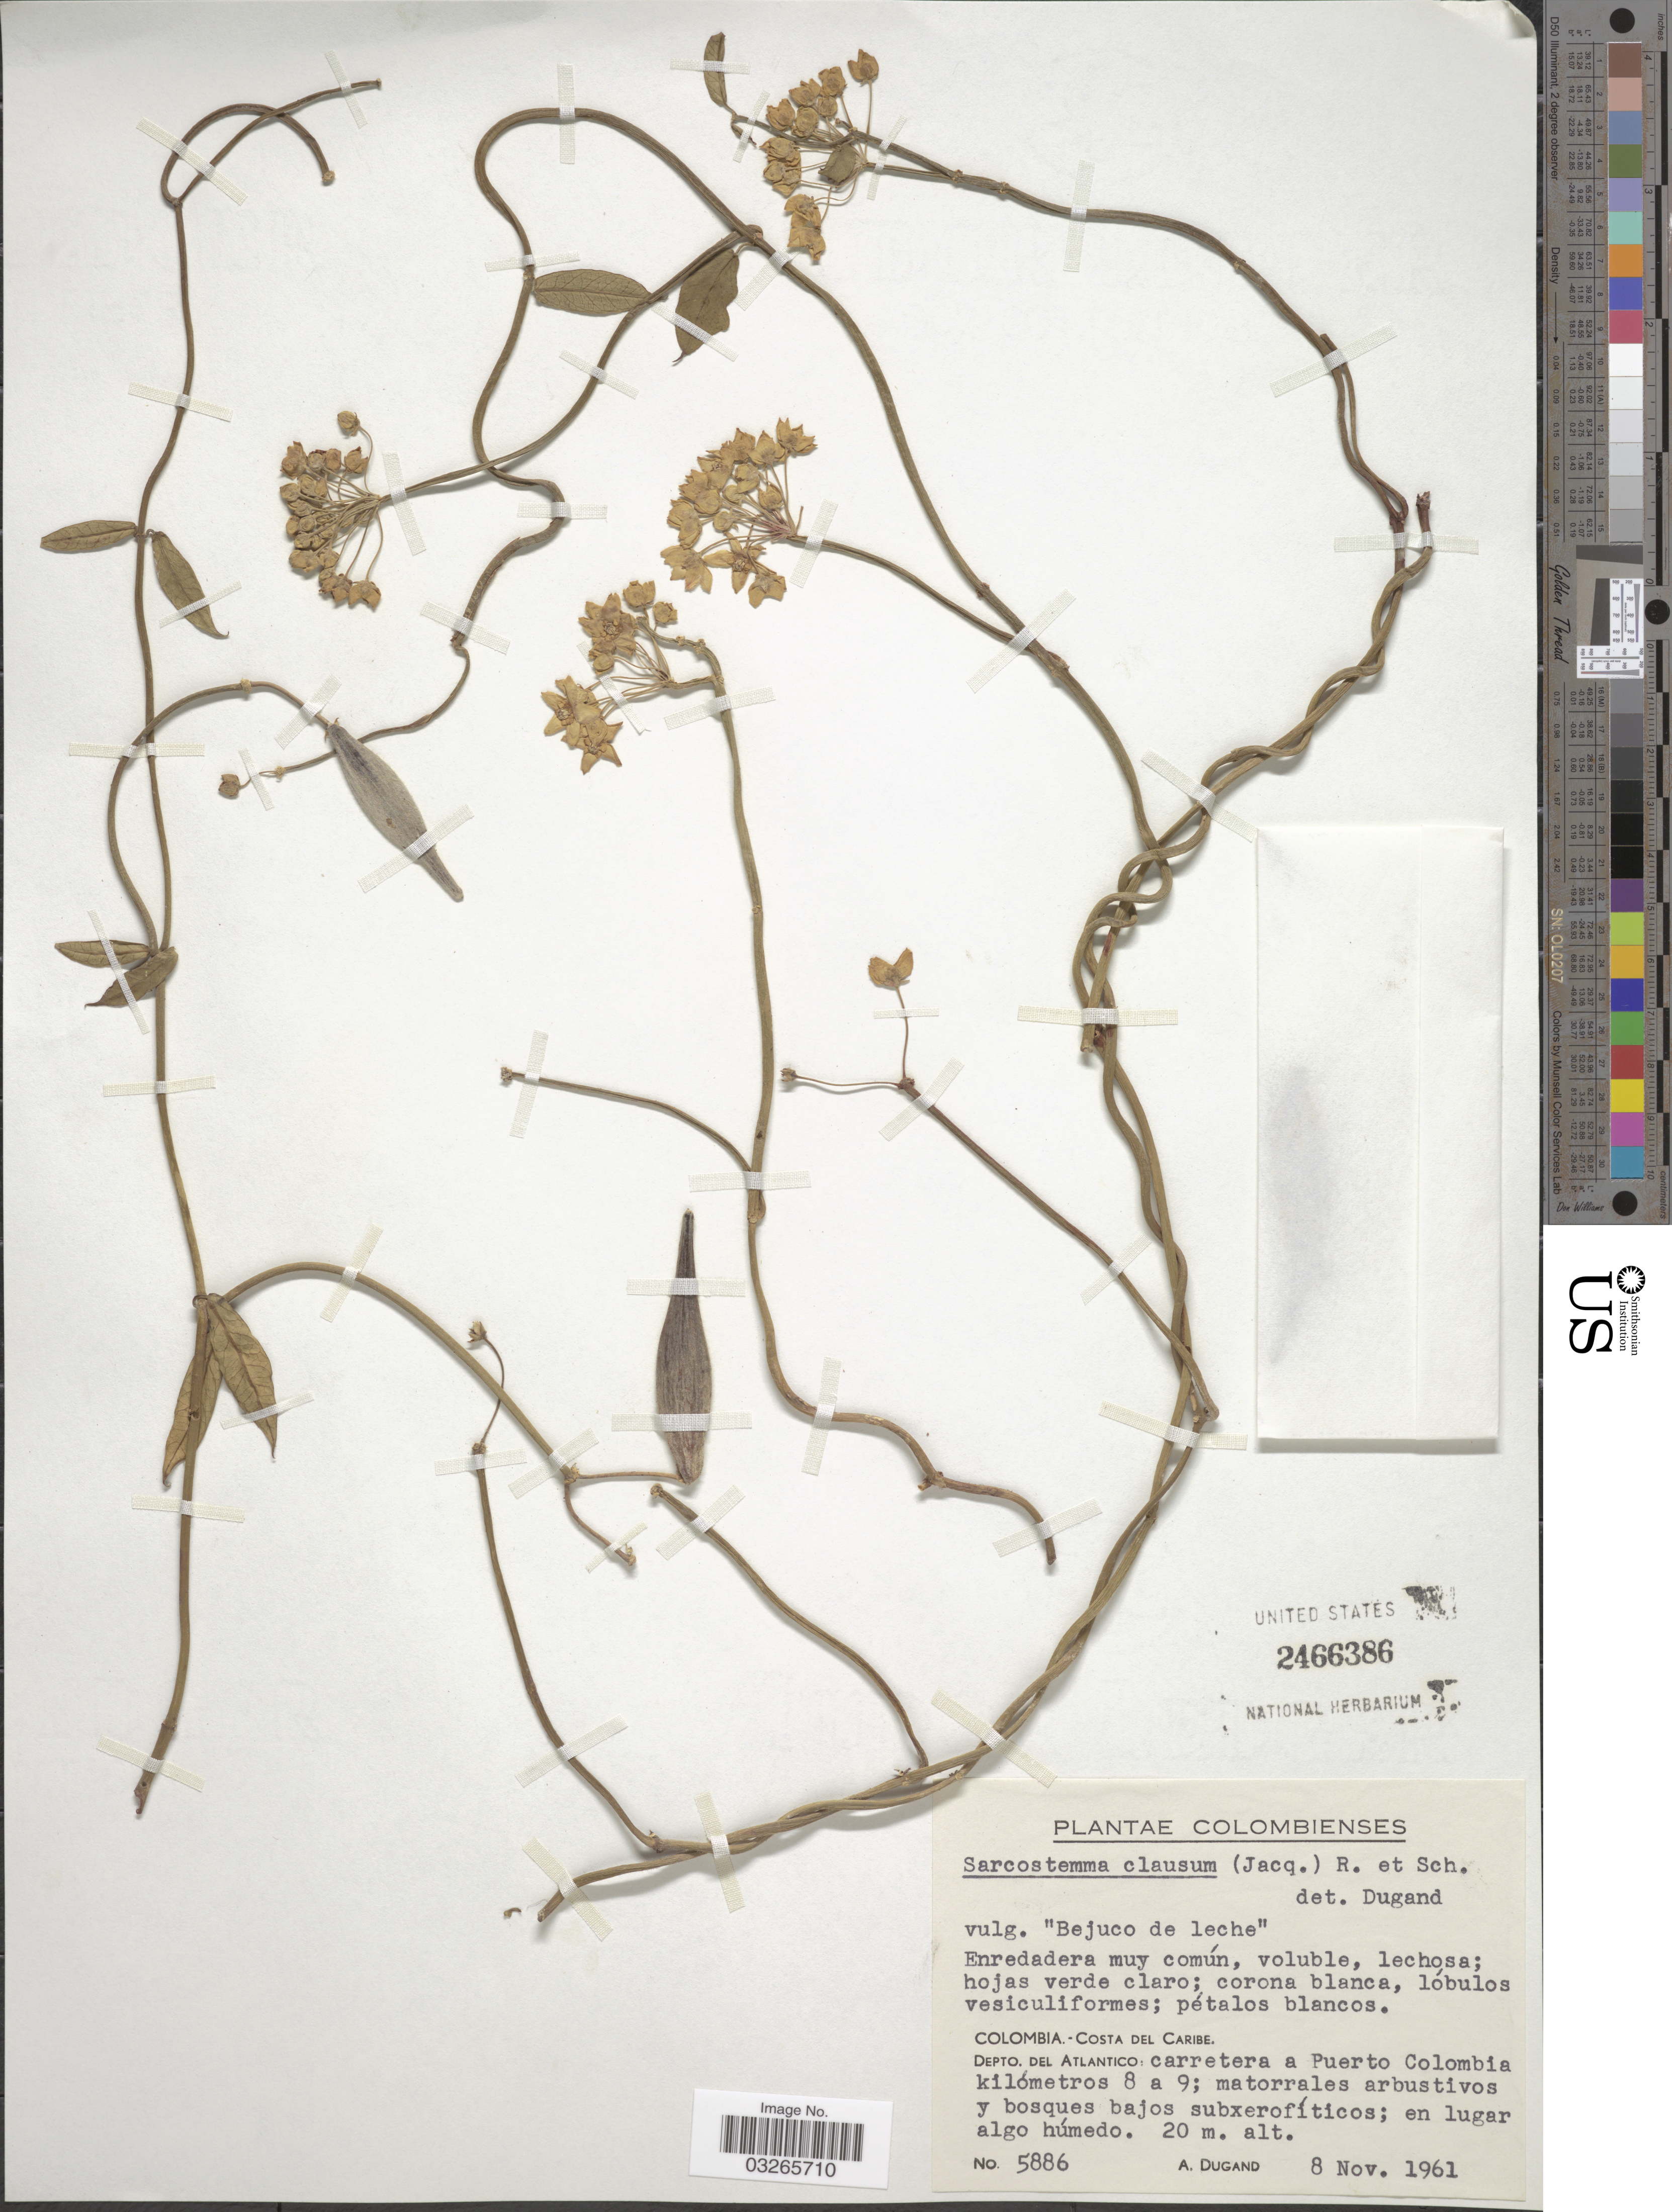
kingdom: Plantae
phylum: Tracheophyta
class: Magnoliopsida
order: Gentianales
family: Apocynaceae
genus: Sarcostemma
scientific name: Sarcostemma clausum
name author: (Jacq.) Schult.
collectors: A. Dugand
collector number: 5886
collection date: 1961-11-08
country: Colombia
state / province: Atlántico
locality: Depto. del Atlantico: carretera a Puerto Colombia kilómetros 8 a 9.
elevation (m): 20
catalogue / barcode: US 2466386